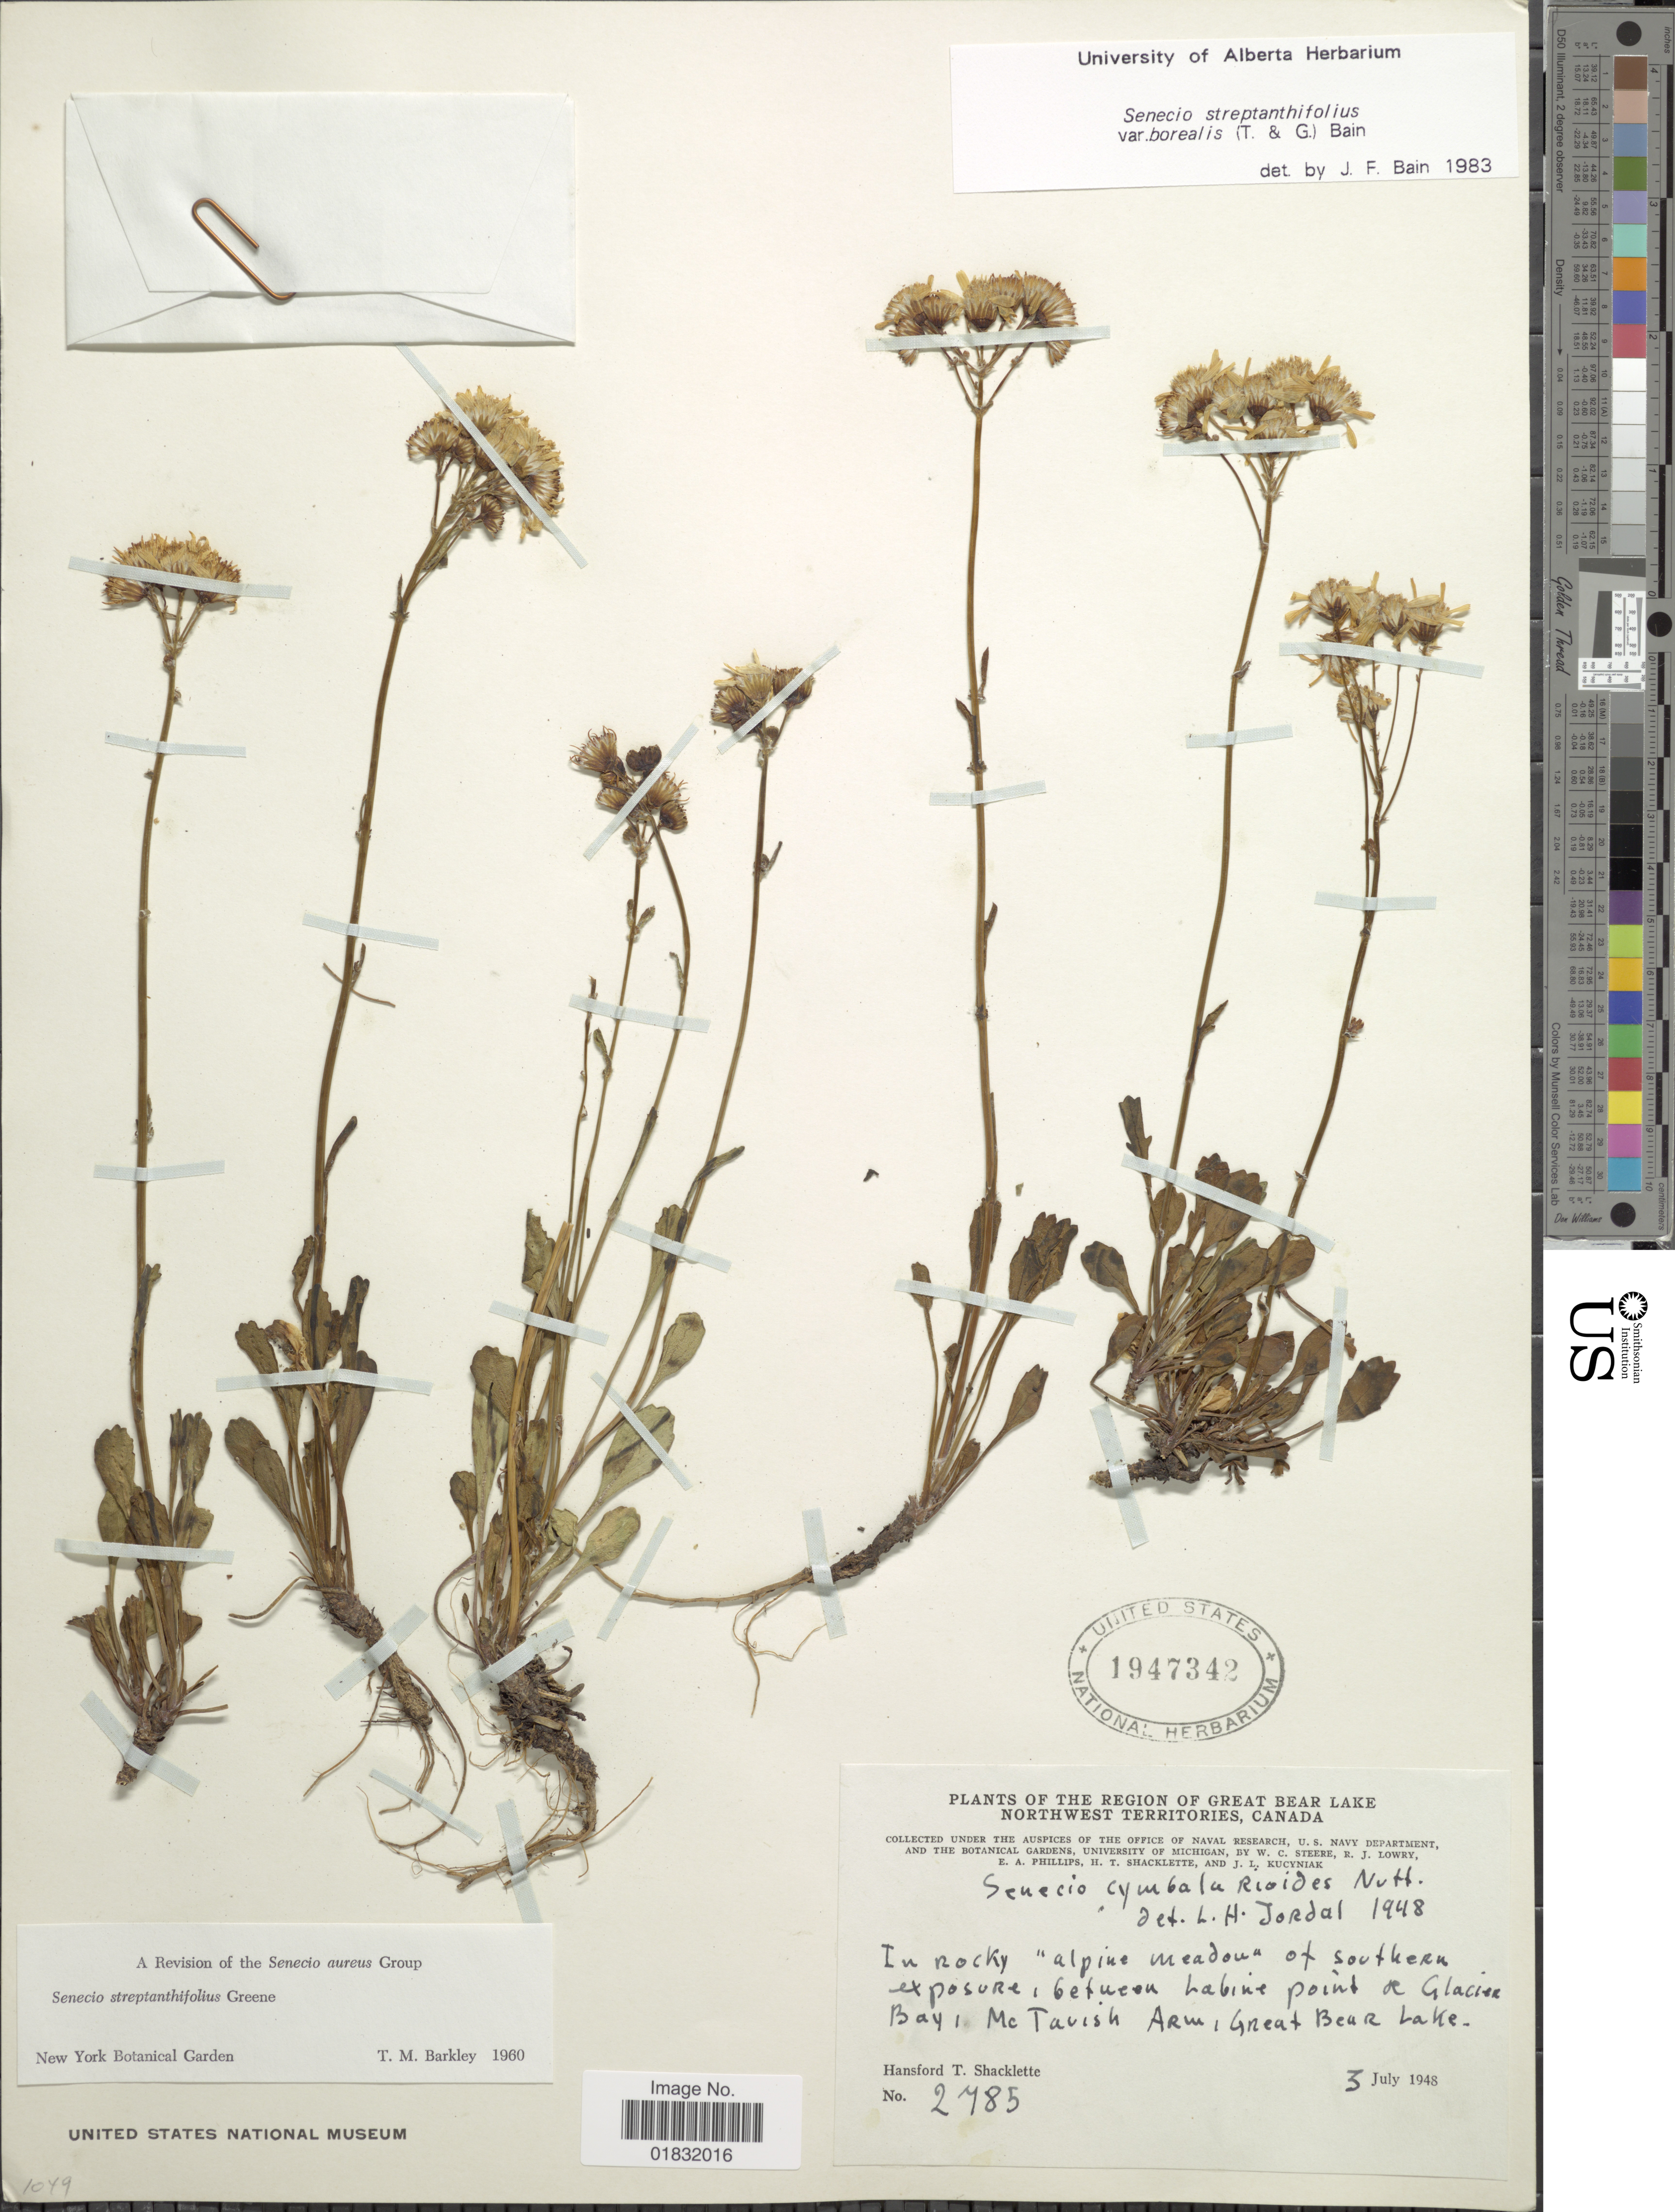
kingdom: Plantae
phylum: Tracheophyta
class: Magnoliopsida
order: Asterales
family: Asteraceae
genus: Packera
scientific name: Packera streptanthifolia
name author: (Greene) W.A. Weber & Á. Löve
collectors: H. Shacklette, W. C. Steere, E. Lowry, E. Phillips & et al.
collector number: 2785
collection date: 1948-07-03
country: Canada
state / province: Northwest Territories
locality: The Region of Great Bear Lake, In rocky 'alpine meadow' of southern exposure, between Labine Point de Glacier Bay 1 McTavis Arm, Great Bear Lake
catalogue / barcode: US 1947342